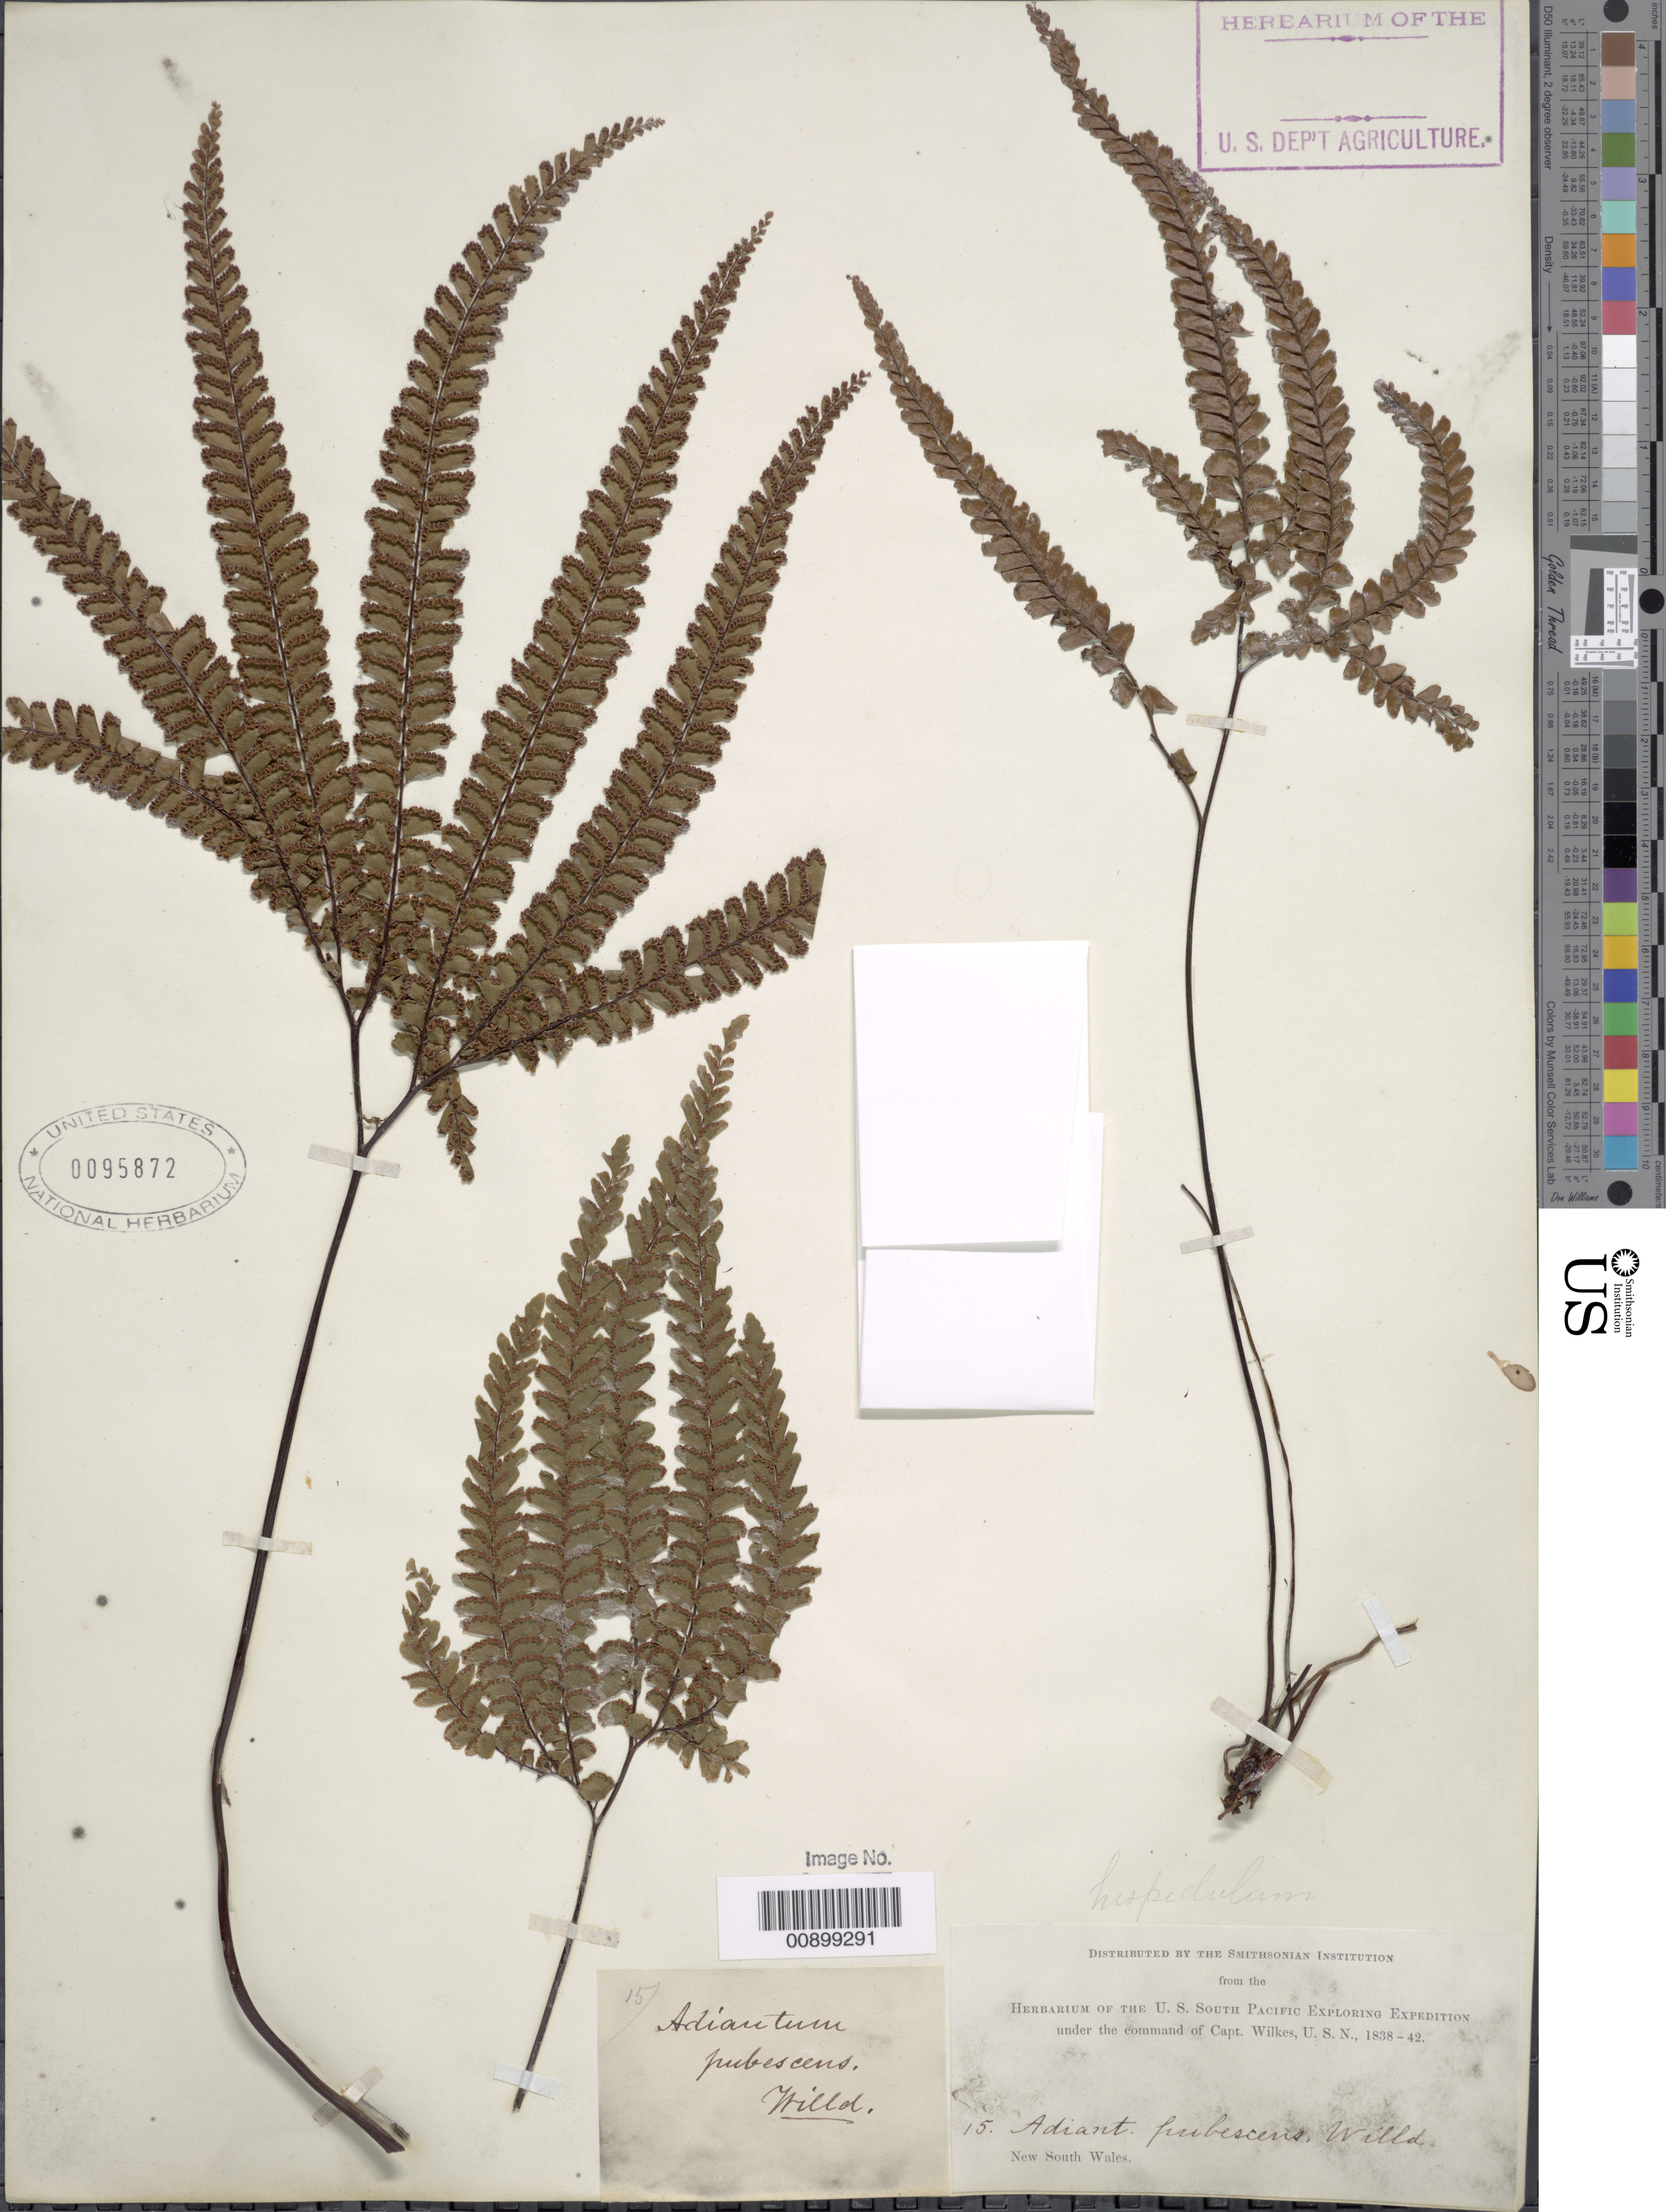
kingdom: Plantae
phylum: Tracheophyta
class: Polypodiopsida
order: Polypodiales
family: Pteridaceae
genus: Adiantum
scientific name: Adiantum pubescens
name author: Willd.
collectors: Wilkes Explor. Exped.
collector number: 15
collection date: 1838/1842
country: Australia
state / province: New South Wales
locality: New S. Wales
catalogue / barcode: US 95872